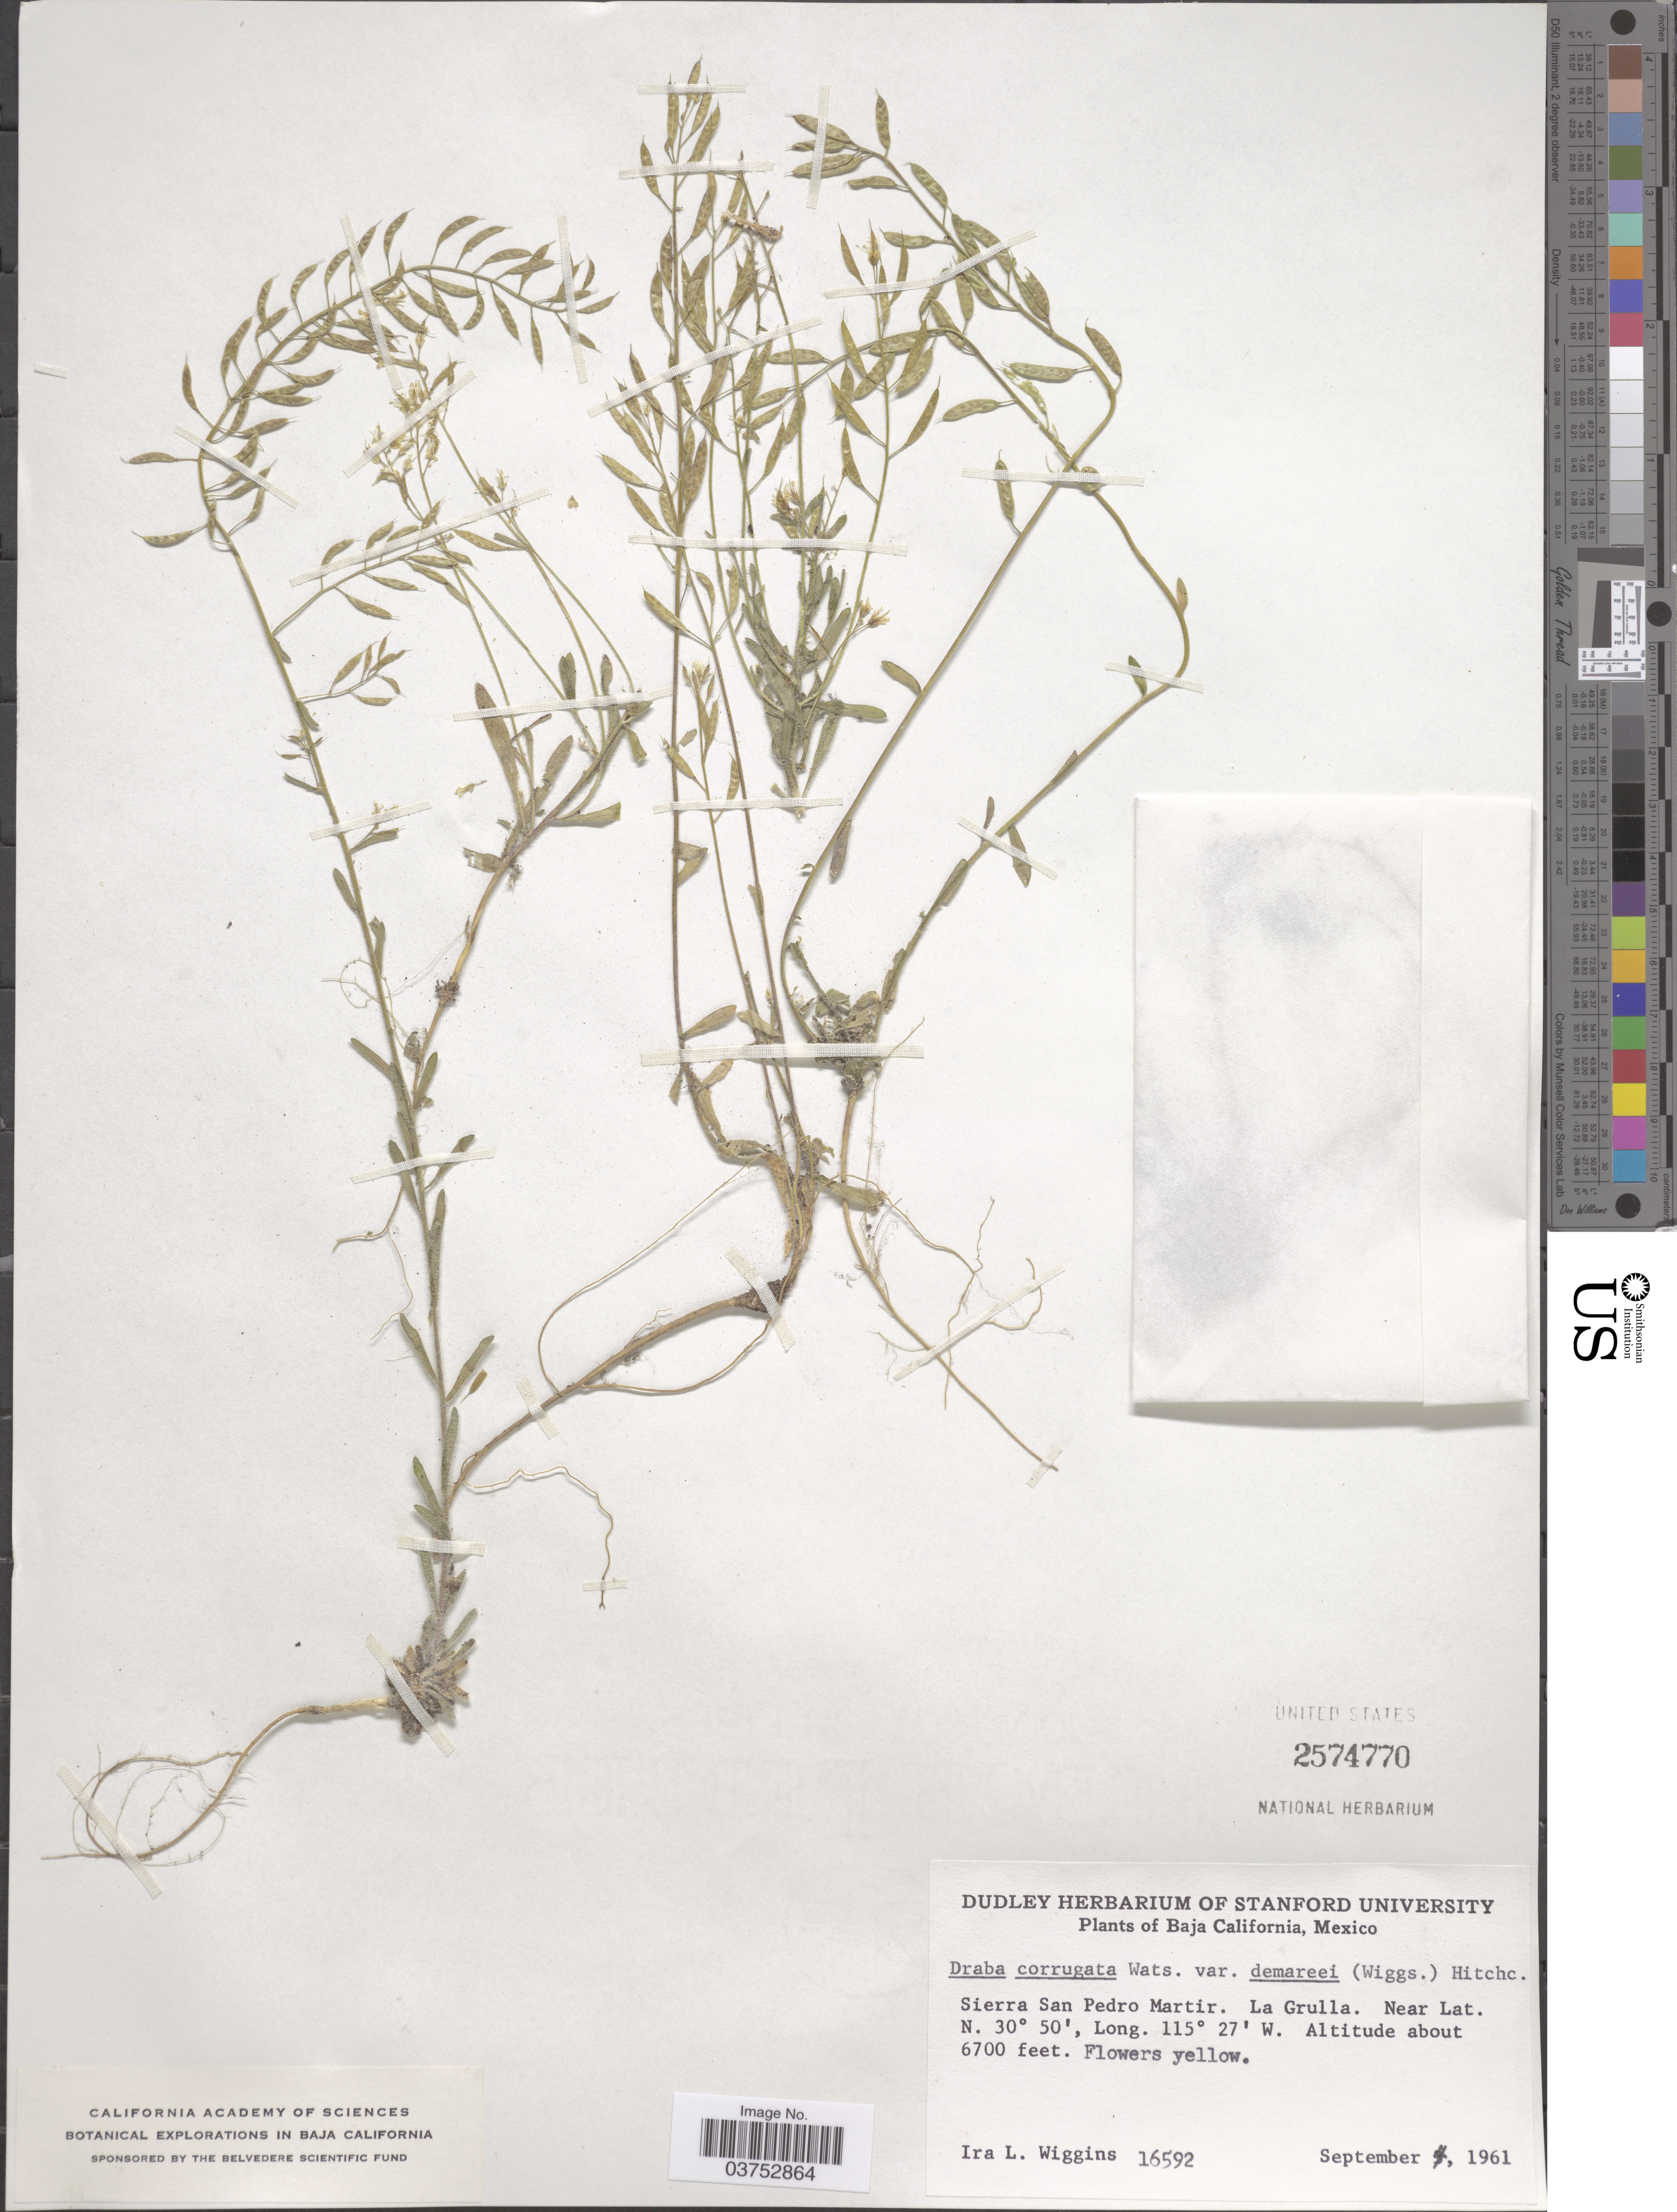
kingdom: Plantae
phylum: Tracheophyta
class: Magnoliopsida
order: Brassicales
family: Brassicaceae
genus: Draba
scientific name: Draba corrugata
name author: S. Watson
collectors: I. L. Wiggins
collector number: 16592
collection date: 1961-09-04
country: Mexico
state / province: Baja California Norte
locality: Sierra San Pedro Martir. La Grulla.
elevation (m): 2042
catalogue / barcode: US 2574770